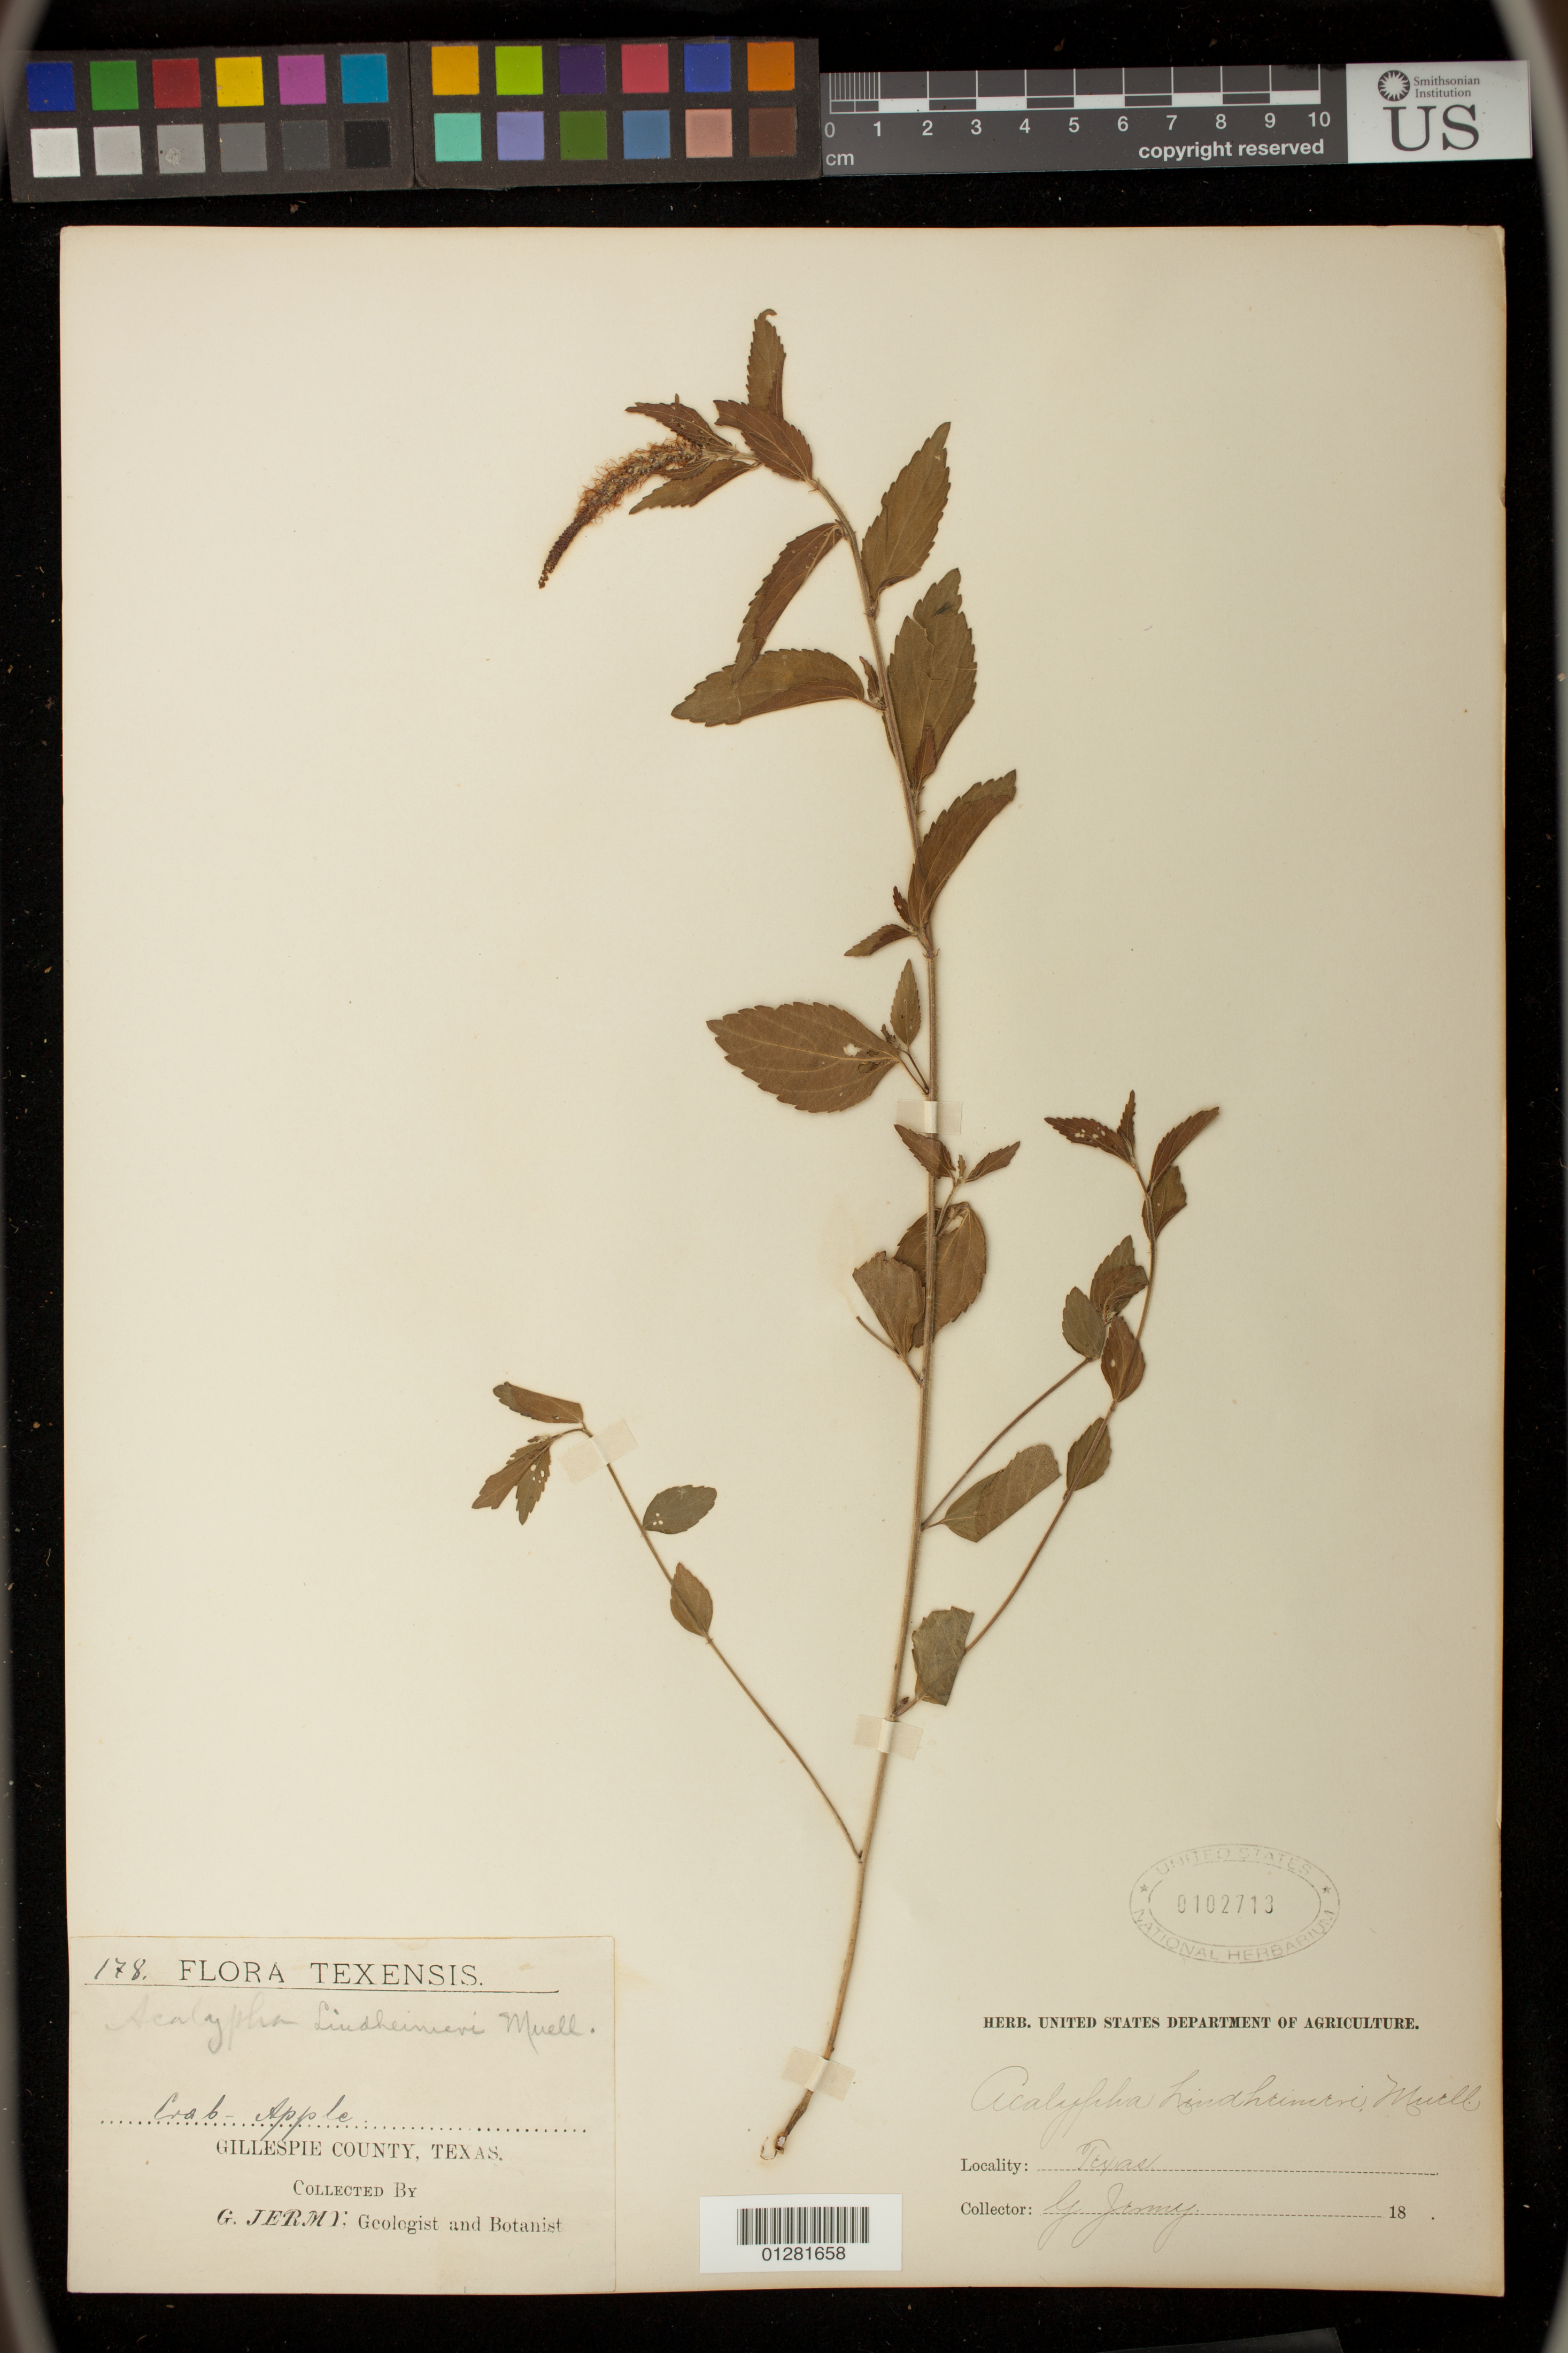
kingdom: Plantae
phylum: Tracheophyta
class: Magnoliopsida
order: Malpighiales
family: Euphorbiaceae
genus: Acalypha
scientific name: Acalypha lindheimeri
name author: Müll. Arg.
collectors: G. Jermy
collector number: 178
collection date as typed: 18--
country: United States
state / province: Texas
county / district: Gillespie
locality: Crab Apple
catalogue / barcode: US 102713